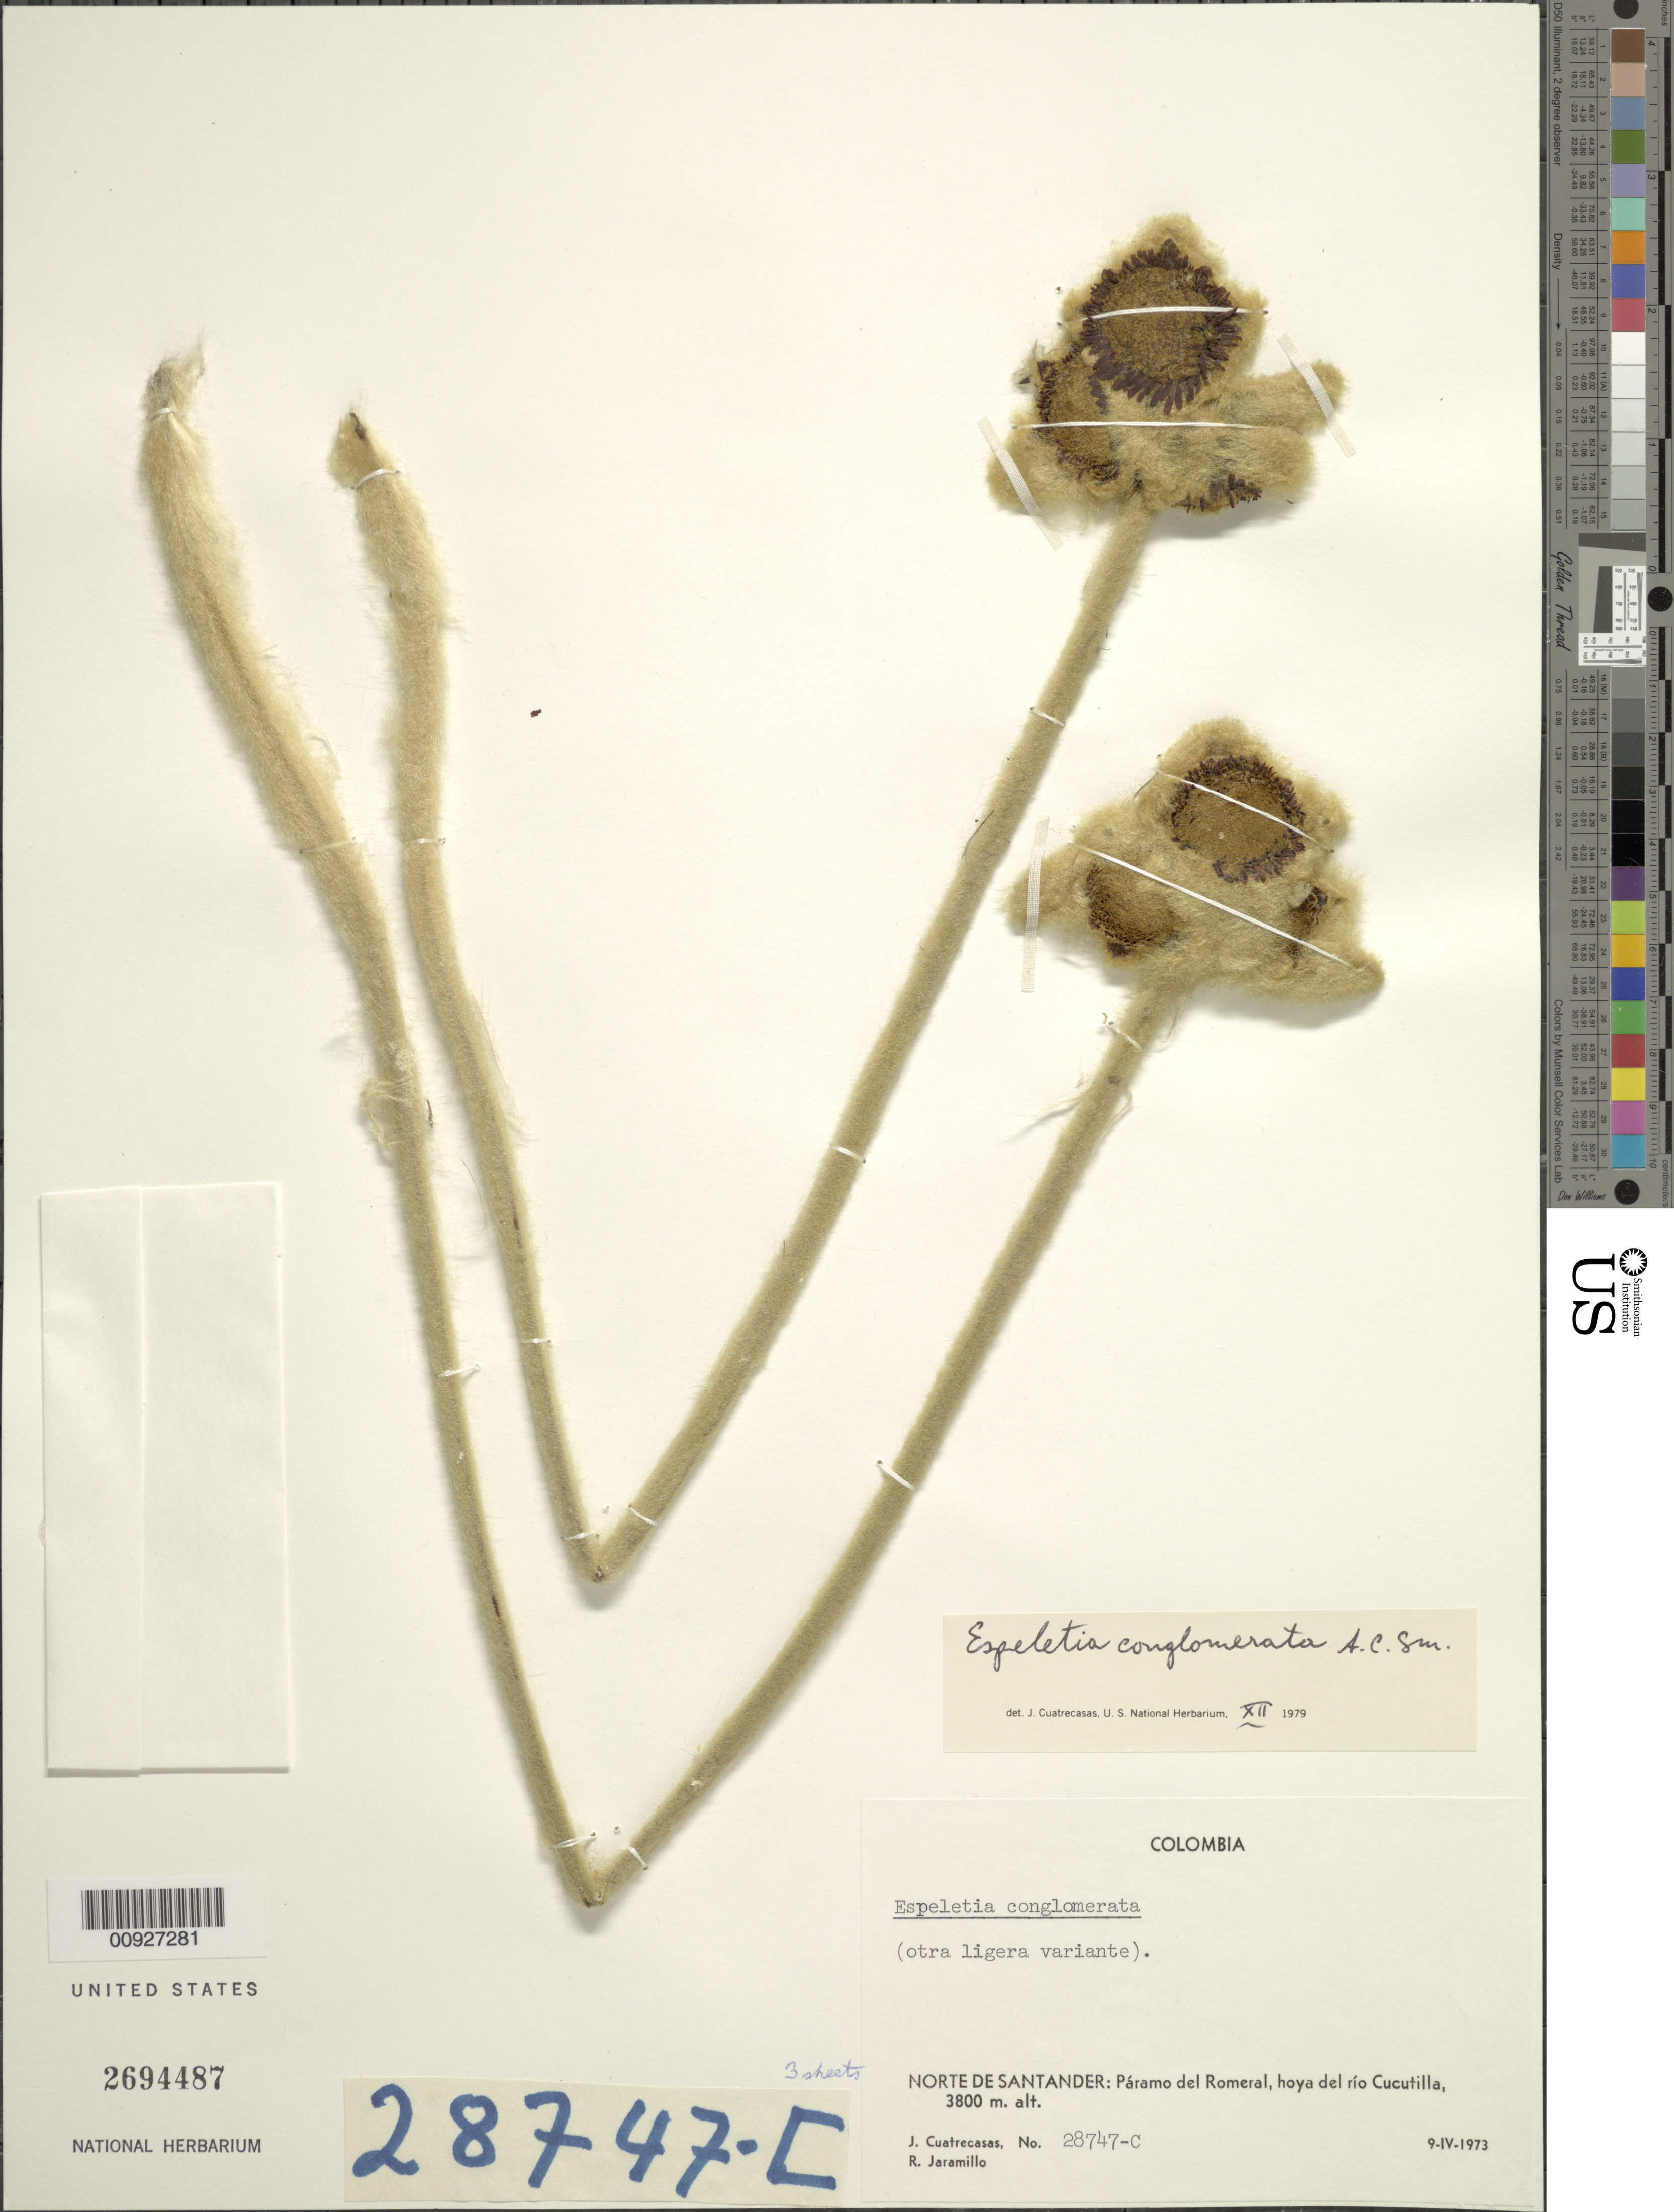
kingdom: Plantae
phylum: Tracheophyta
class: Magnoliopsida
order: Asterales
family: Asteraceae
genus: Espeletia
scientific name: Espeletia conglomerata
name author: A.C. Sm.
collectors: J. Cuatrecasas & R. Jaramillo M.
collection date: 1973-04-09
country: Colombia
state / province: Norte de Santander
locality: Páramo del Romeral. P. del Romeral, hoya del río Cucutilla.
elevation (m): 3800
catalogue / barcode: US 2694487